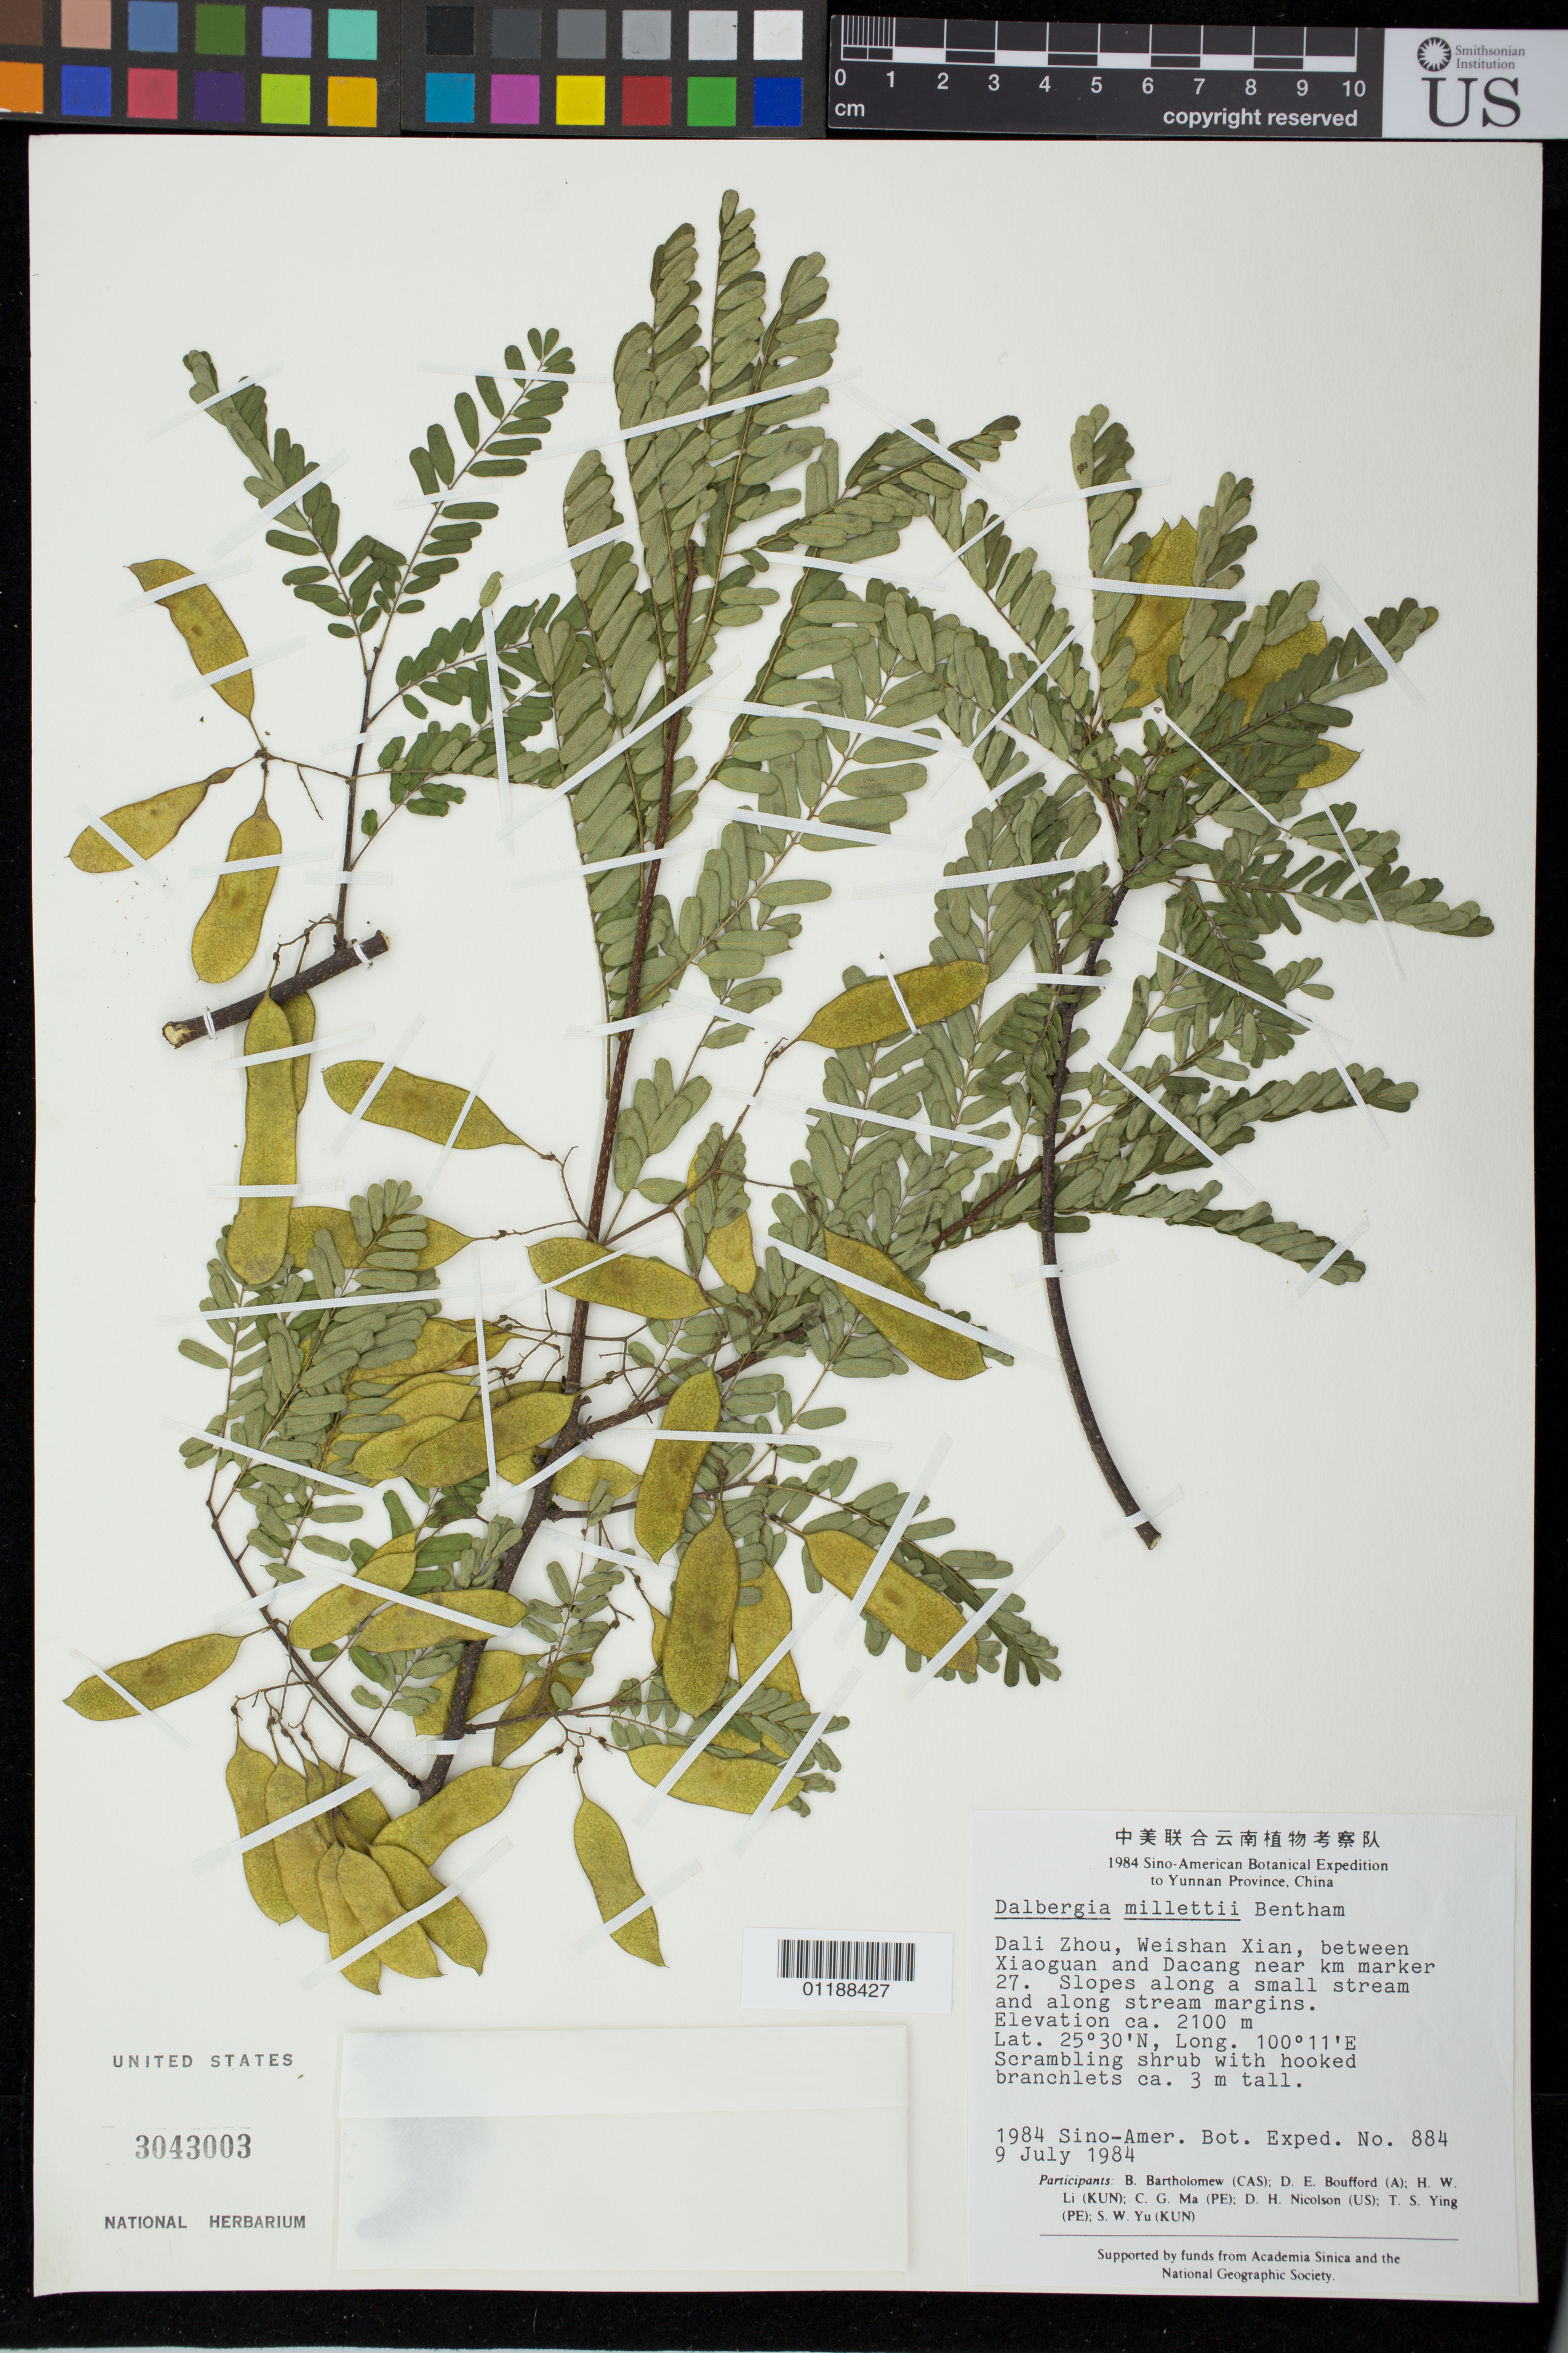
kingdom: Plantae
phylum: Tracheophyta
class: Magnoliopsida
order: Fabales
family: Fabaceae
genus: Dalbergia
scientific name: Dalbergia mimosoides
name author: Franch.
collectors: B. Bartholomew, D. E. Boufford, H. W. Li & C. Ma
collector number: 884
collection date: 1984-07-09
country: China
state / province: Yunnan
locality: Dali Zhou, Weishan Xian, between Xiaoquan and Dacang near km marker 27. Slopes along a small stream and along stream margins.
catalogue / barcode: US 3043003